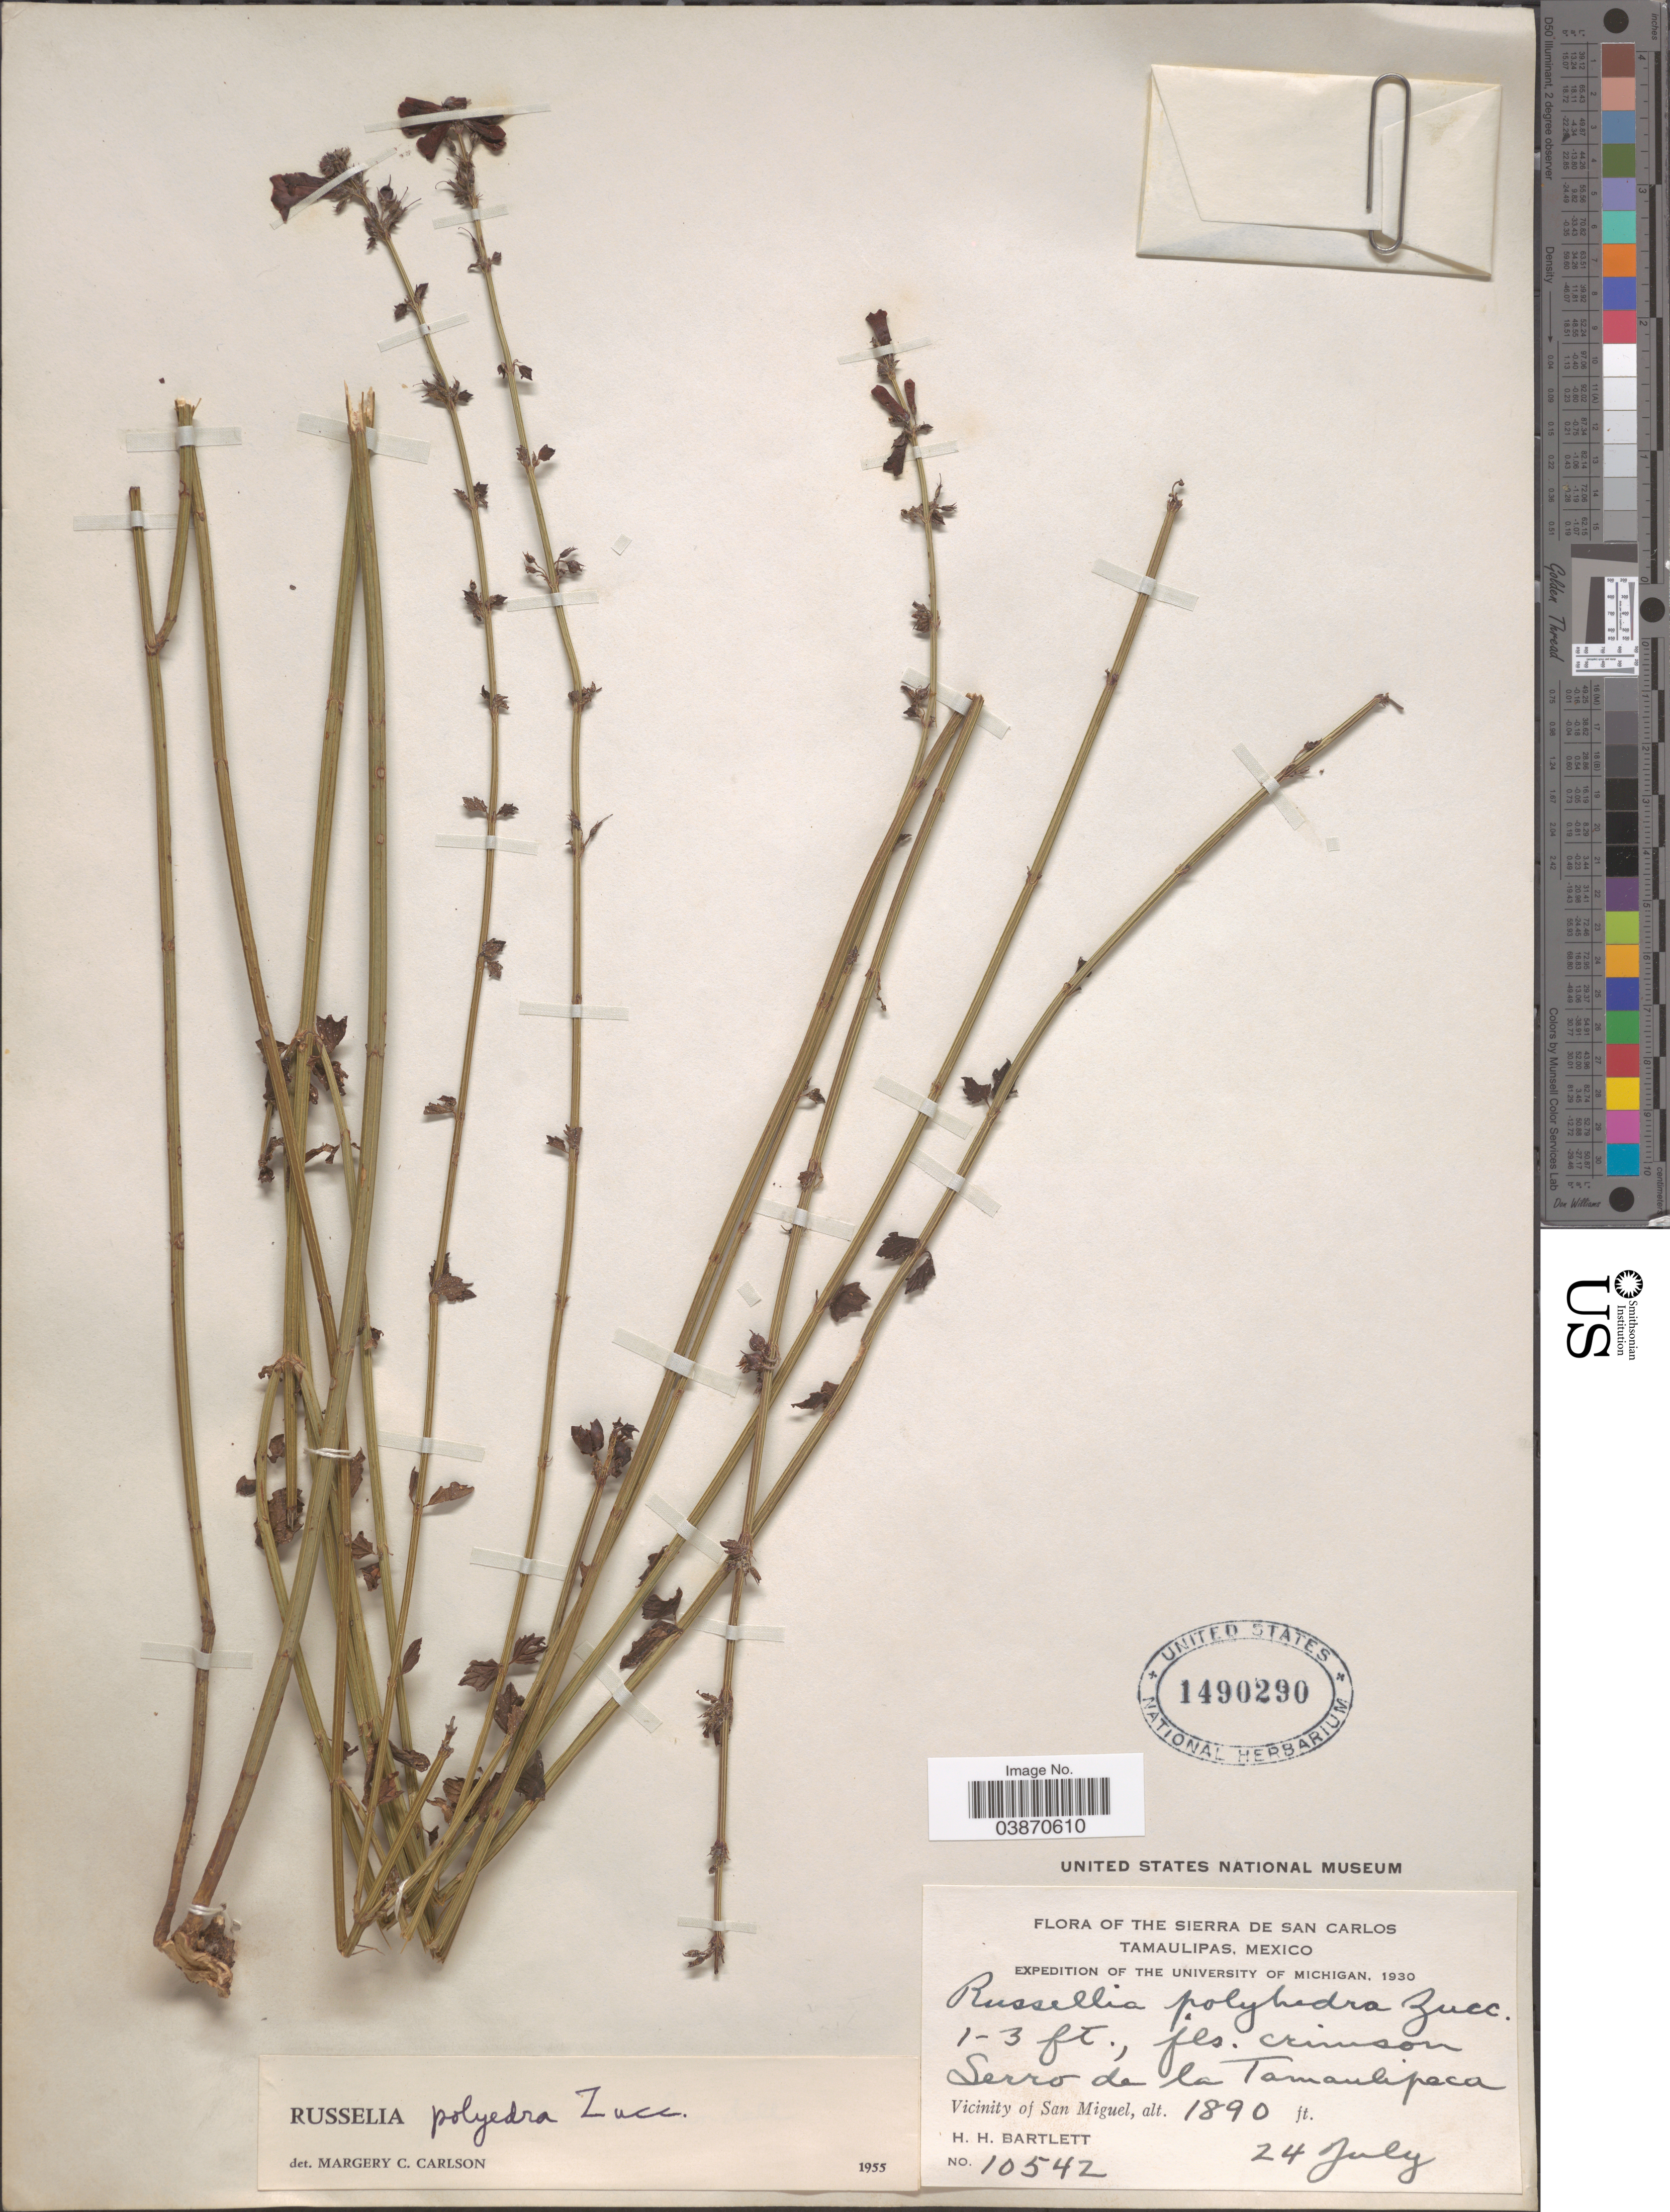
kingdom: Plantae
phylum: Tracheophyta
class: Magnoliopsida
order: Lamiales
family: Plantaginaceae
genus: Russelia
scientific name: Russelia polyedra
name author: Zucc.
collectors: H. H. Bartlett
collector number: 10542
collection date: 1930-07-24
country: Mexico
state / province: Tamaulipas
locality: Sierra de San Carlos. Serro de la Tamaulipaca. Vicinity of San Miguel.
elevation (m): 576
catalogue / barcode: US 1490290